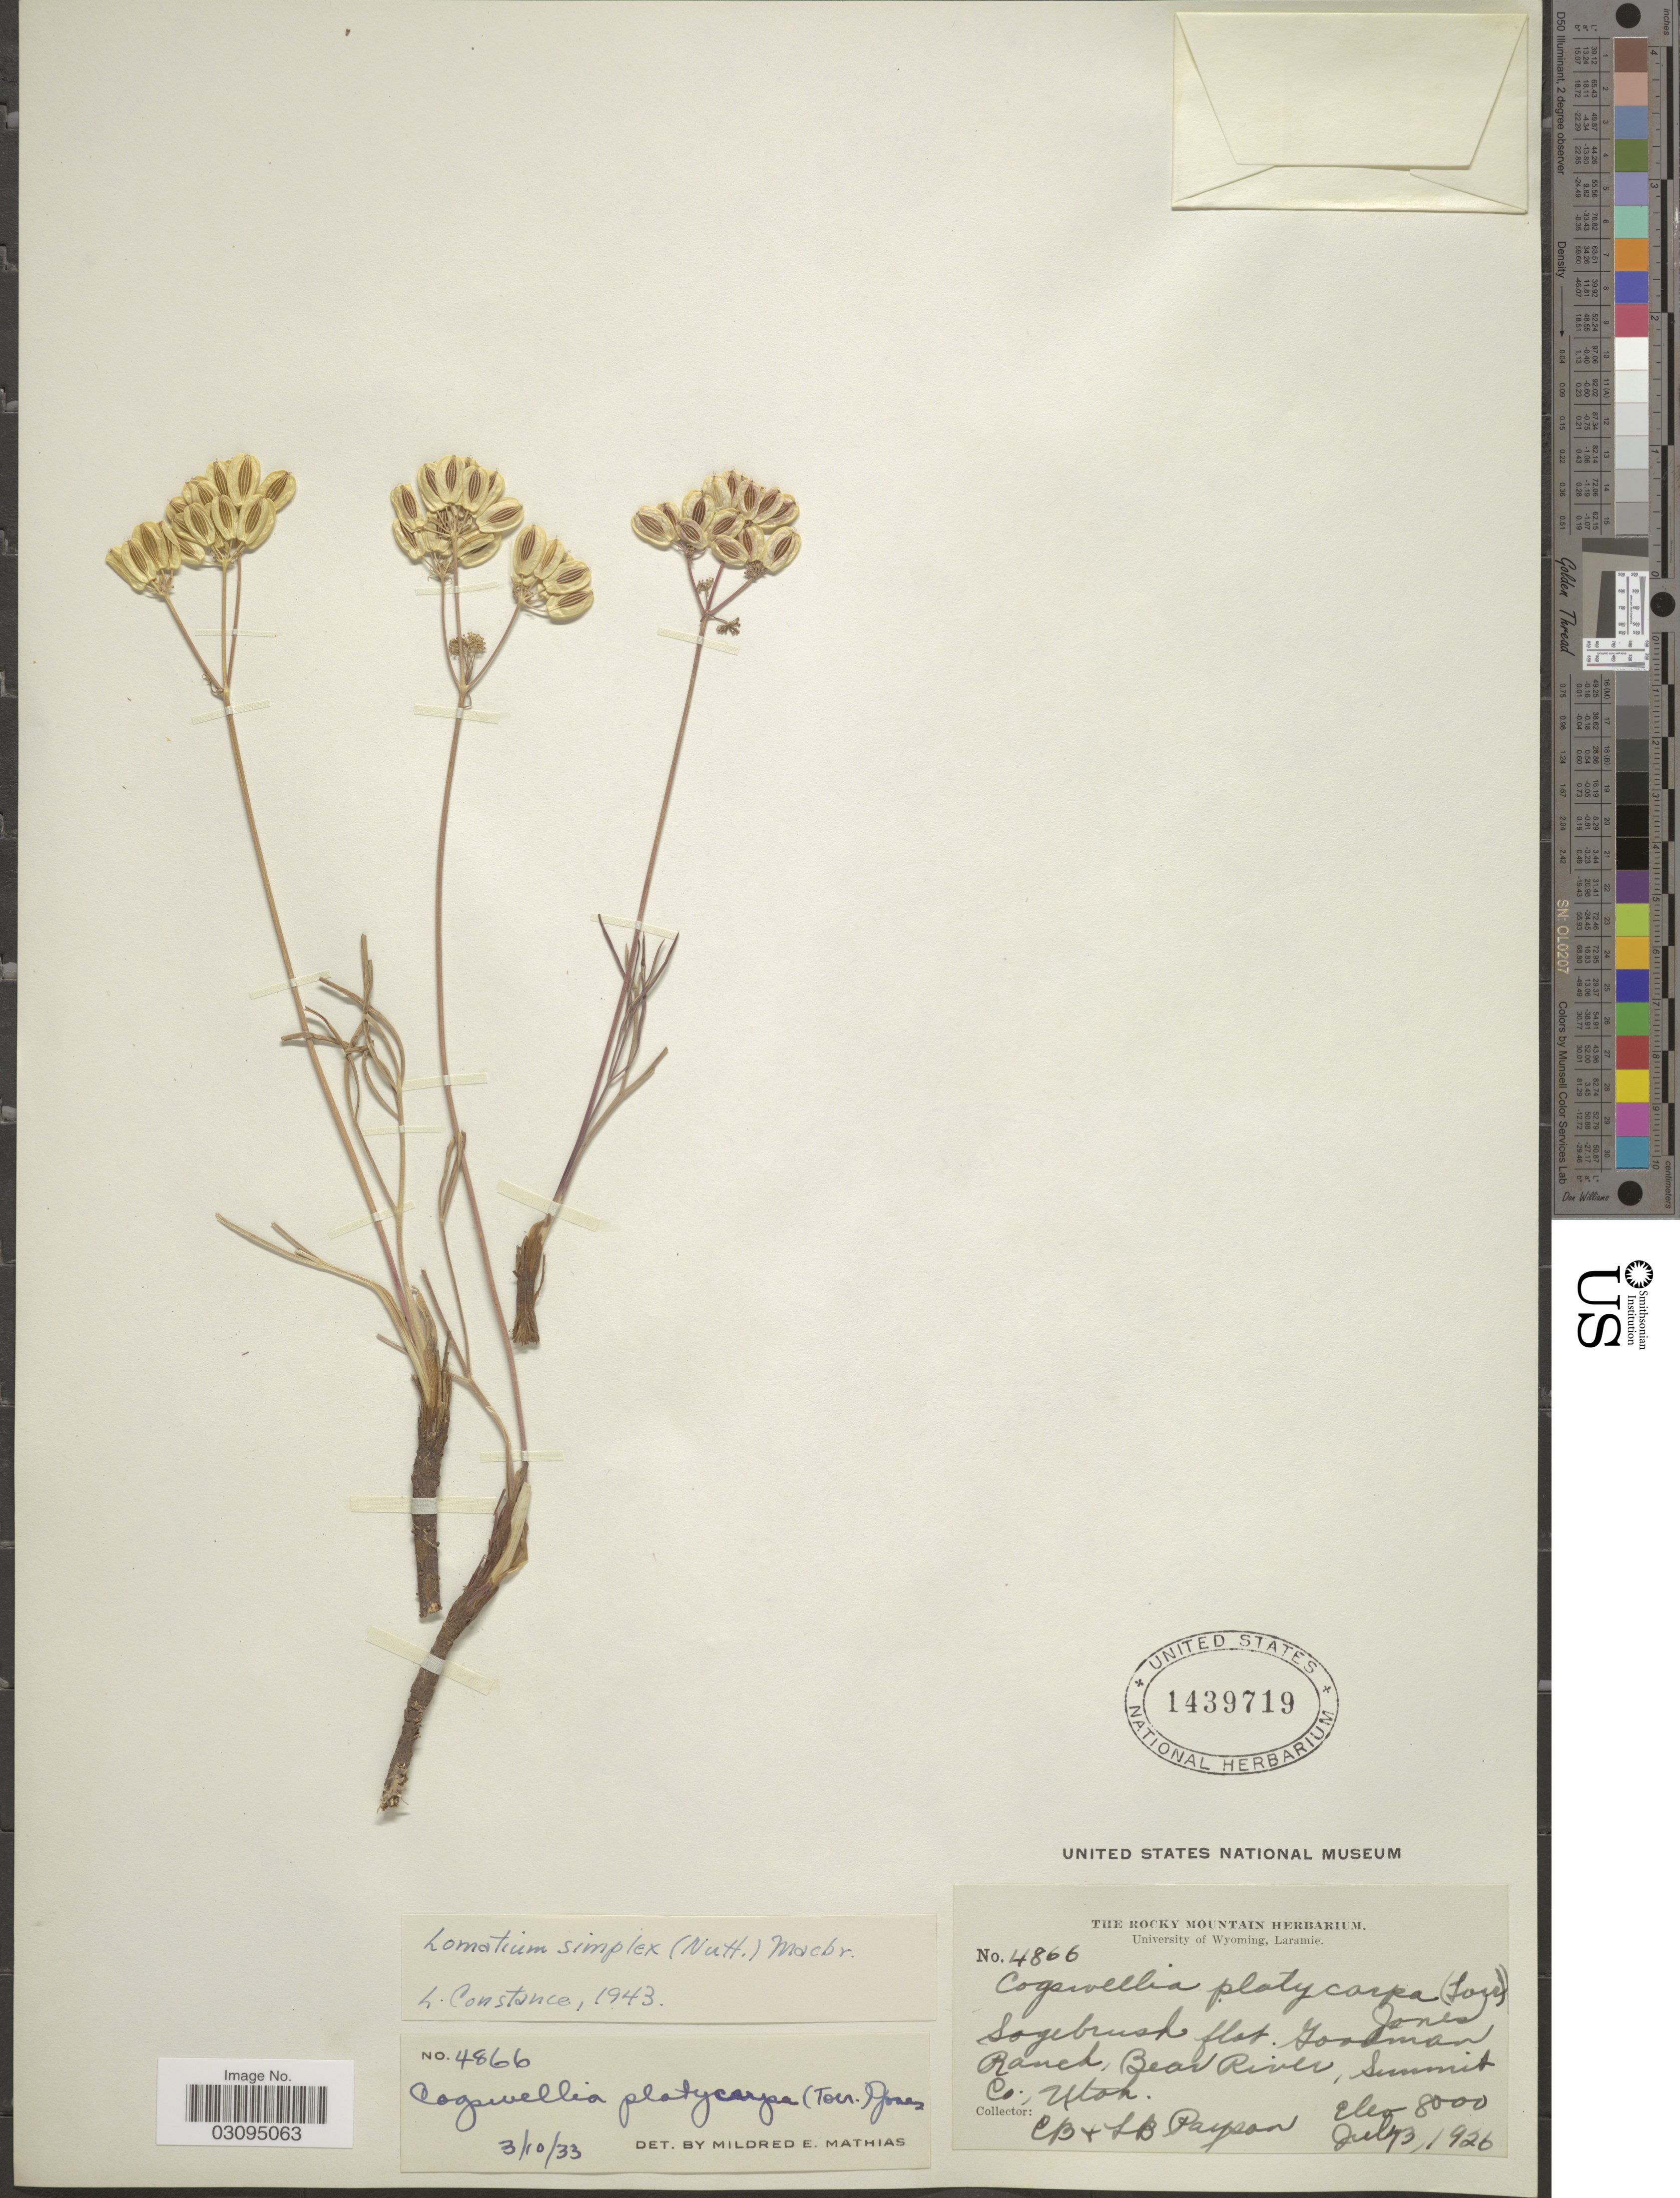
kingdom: Plantae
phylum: Tracheophyta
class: Magnoliopsida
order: Apiales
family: Apiaceae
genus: Lomatium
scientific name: Lomatium simplex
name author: (Nutt. ex S. Watson) J.F. Macbr.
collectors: E. B. Payson & L. Payson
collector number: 4866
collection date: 1926-07-03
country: United States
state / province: Utah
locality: Goodman Ranch, Bear River, Summit Co.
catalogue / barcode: US 1439719